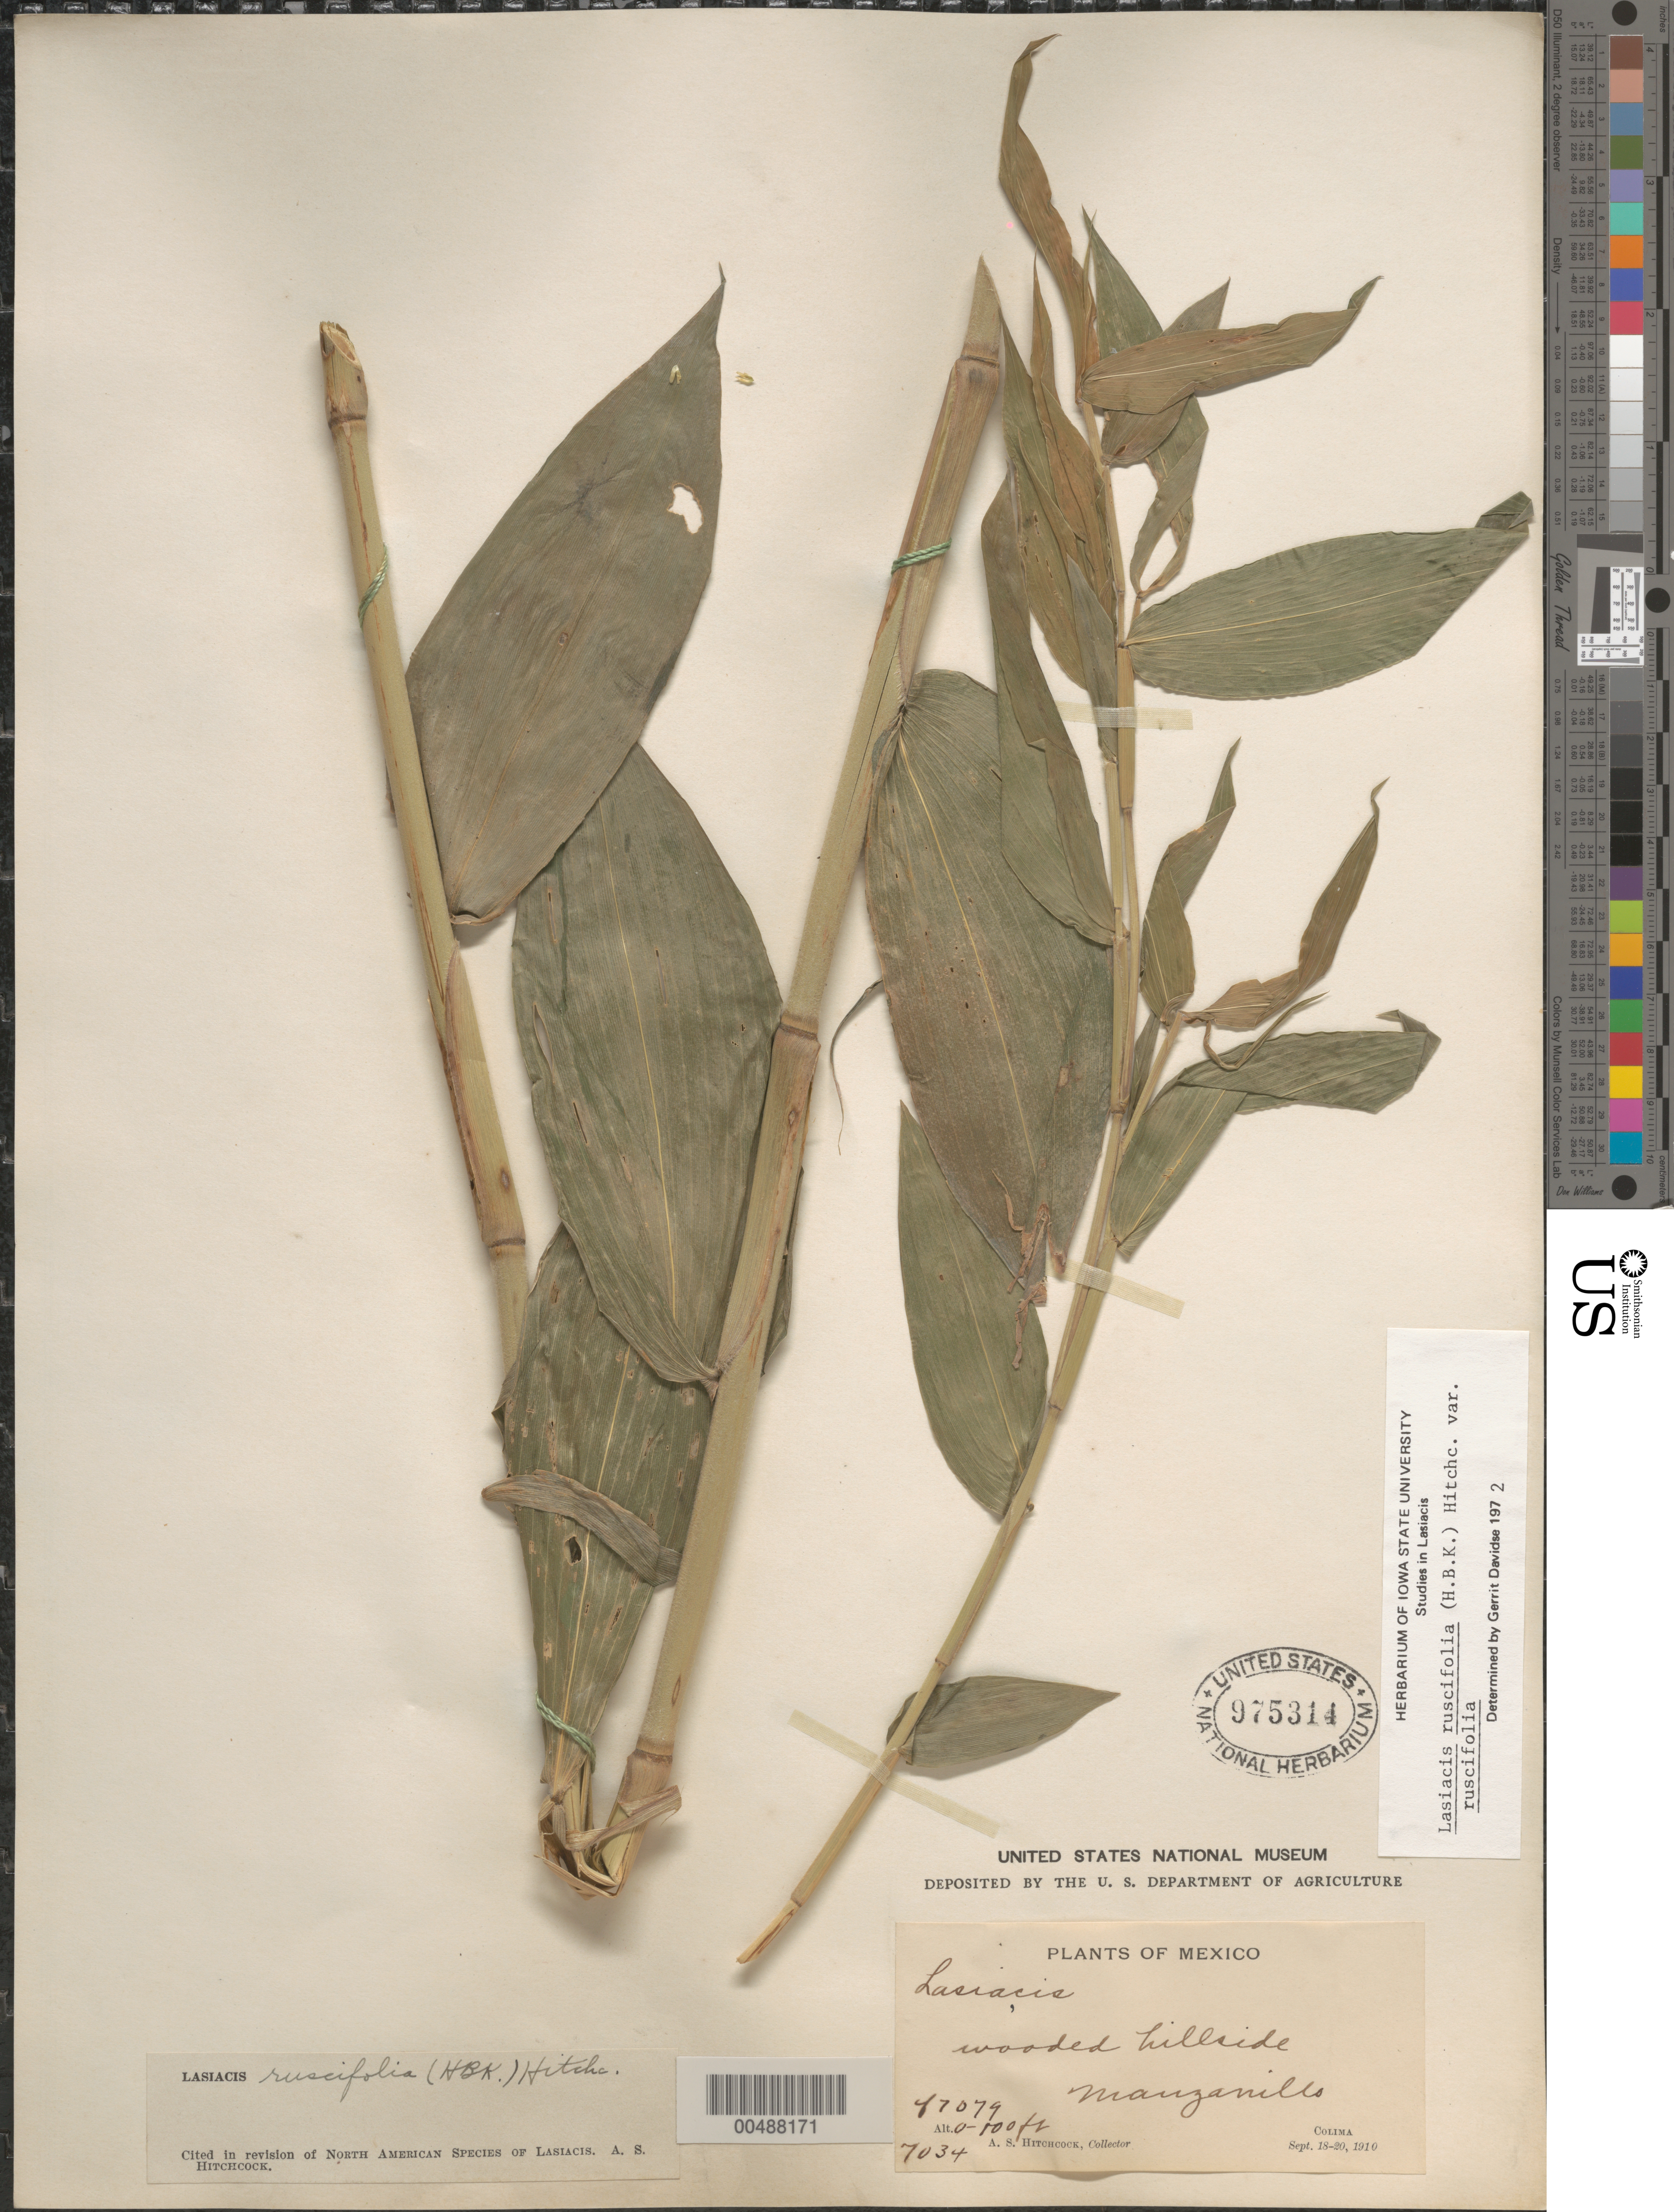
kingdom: Plantae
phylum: Tracheophyta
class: Liliopsida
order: Poales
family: Poaceae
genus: Lasiacis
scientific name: Lasiacis ruscifolia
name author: (Kunth) Hitchc.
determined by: Davidse, Gerrit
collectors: A. S. Hitchcock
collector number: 7034/47079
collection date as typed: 18 Sep 1910 to 20 Sep 1910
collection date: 1910-09-18/1910-09-20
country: Mexico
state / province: Colima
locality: Manzanillo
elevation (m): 0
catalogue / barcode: US 975314